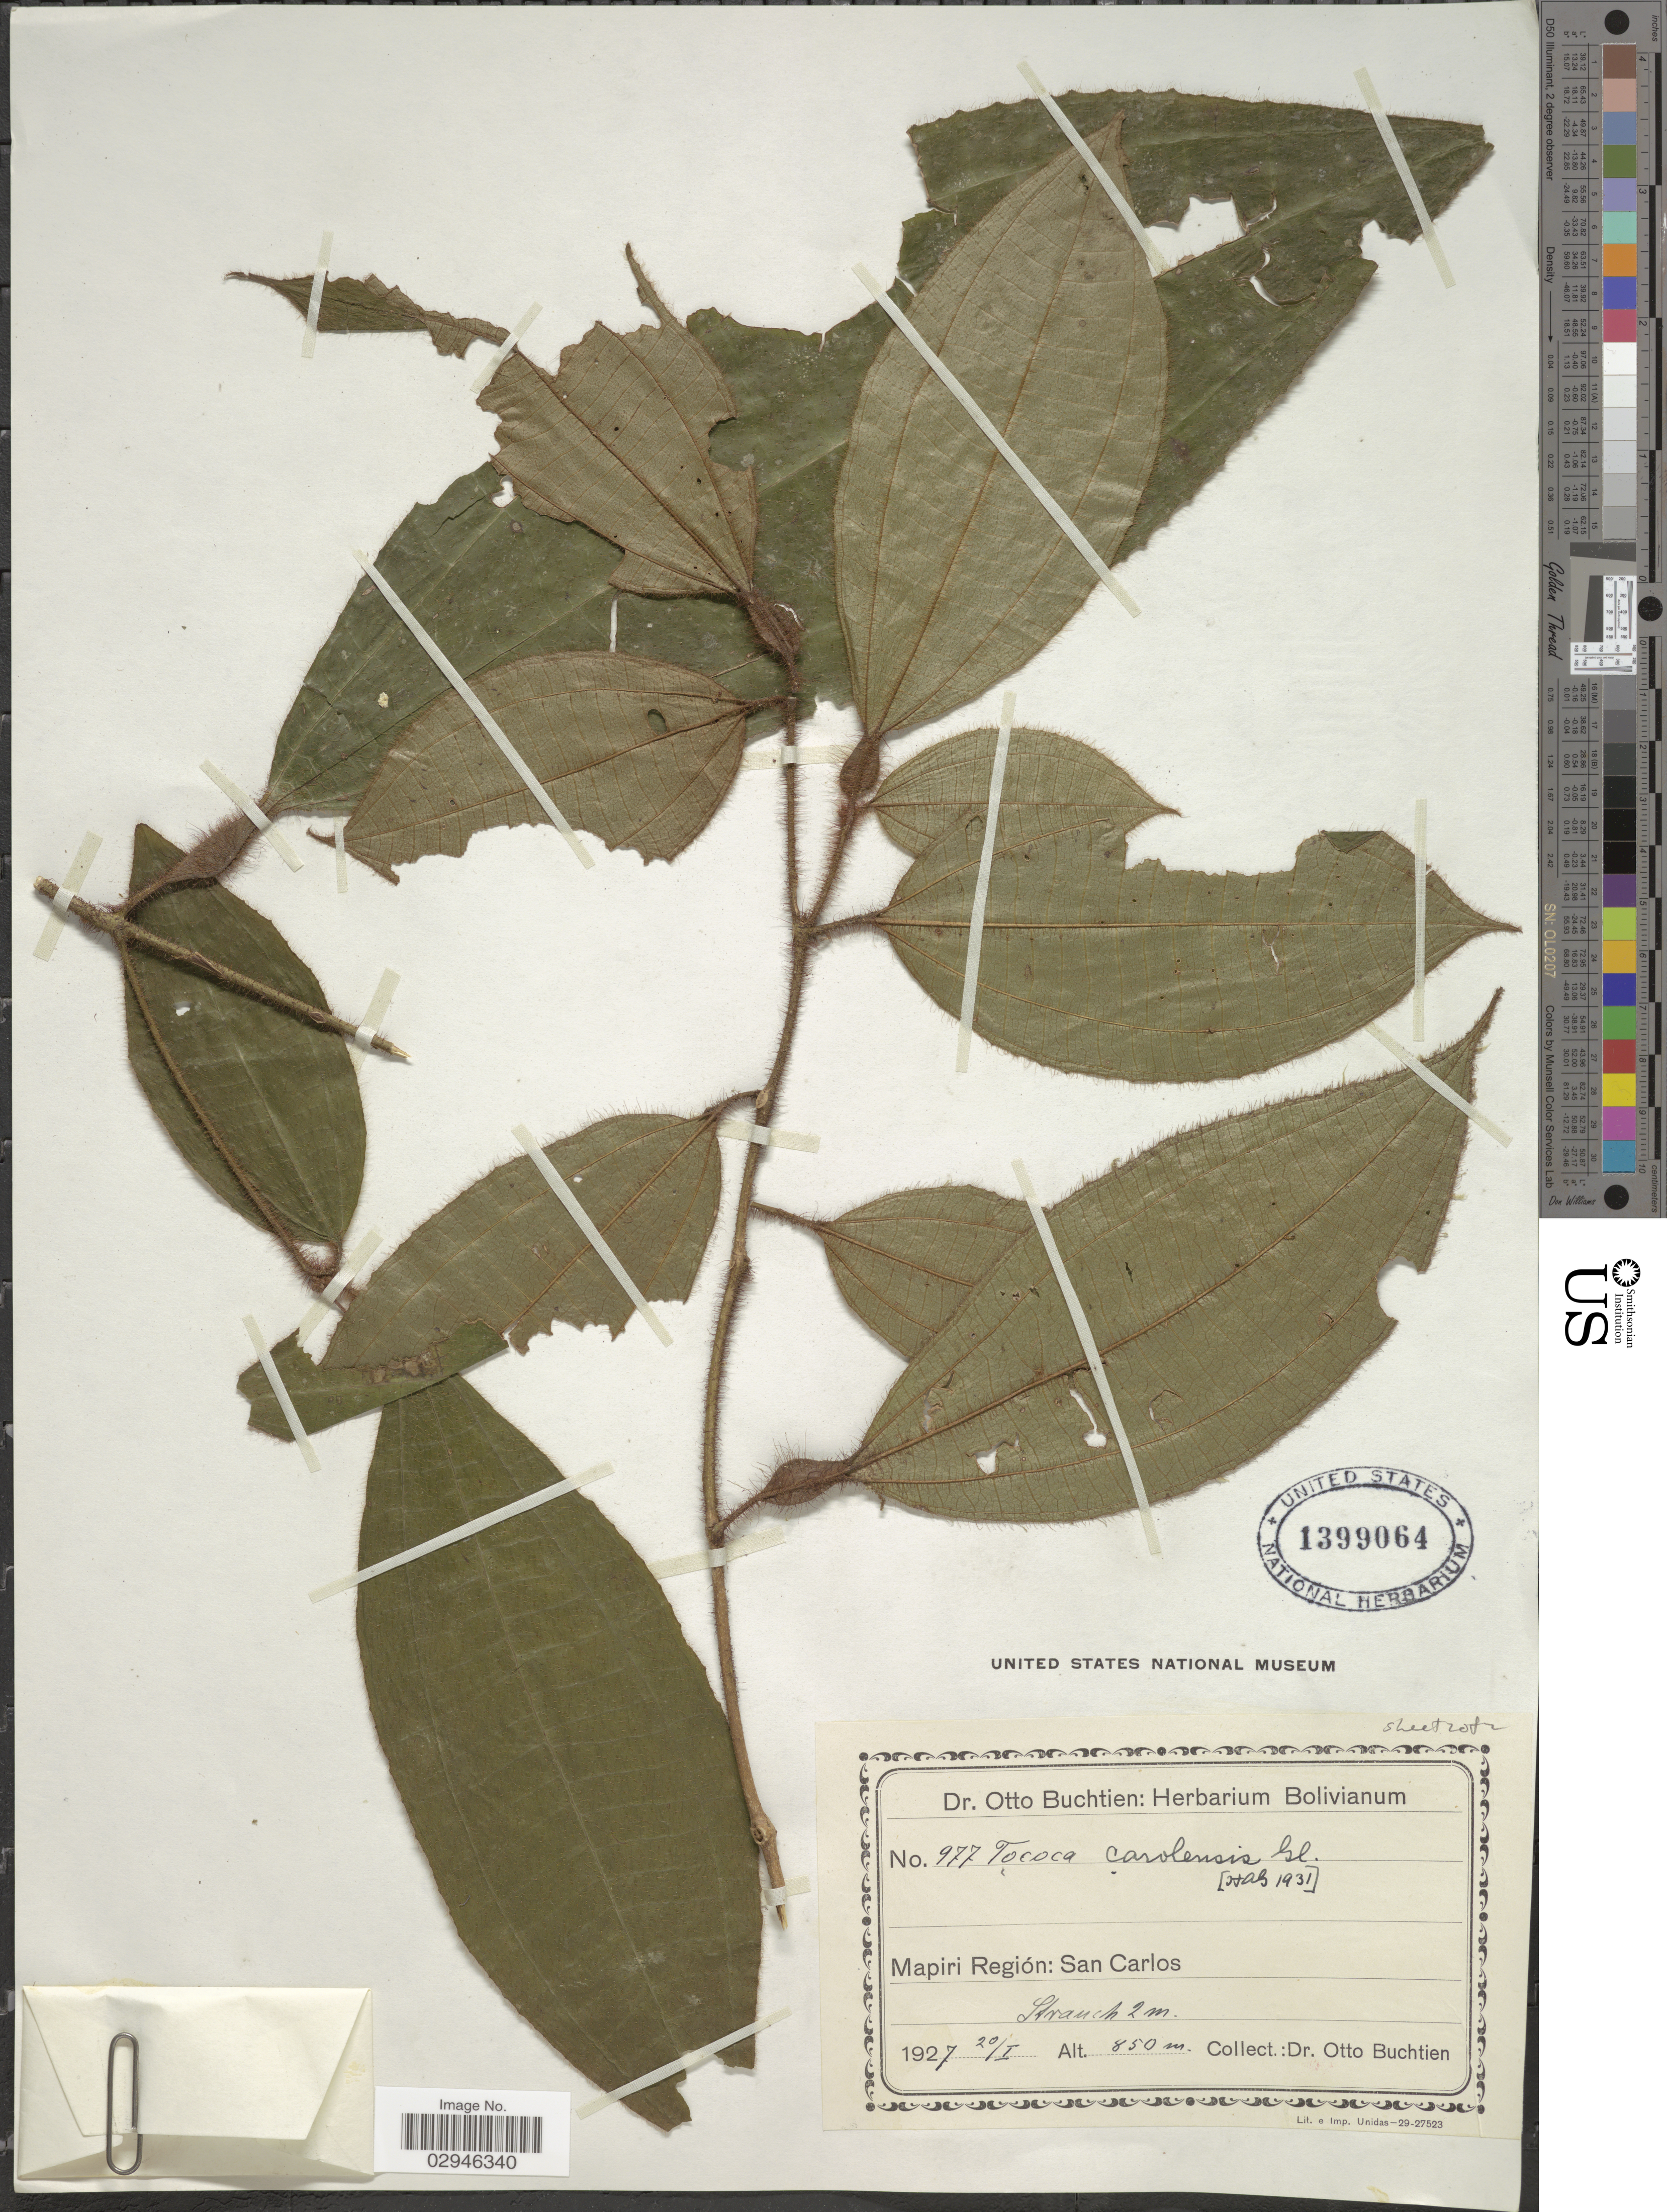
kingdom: Plantae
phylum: Tracheophyta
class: Magnoliopsida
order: Myrtales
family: Melastomataceae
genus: Tococa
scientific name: Tococa carolensis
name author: Gleason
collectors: O. Buchtien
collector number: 977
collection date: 1927-01-20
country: Bolivia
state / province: La Paz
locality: Mapiri Región: San Carlos.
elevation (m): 850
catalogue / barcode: US 1399064